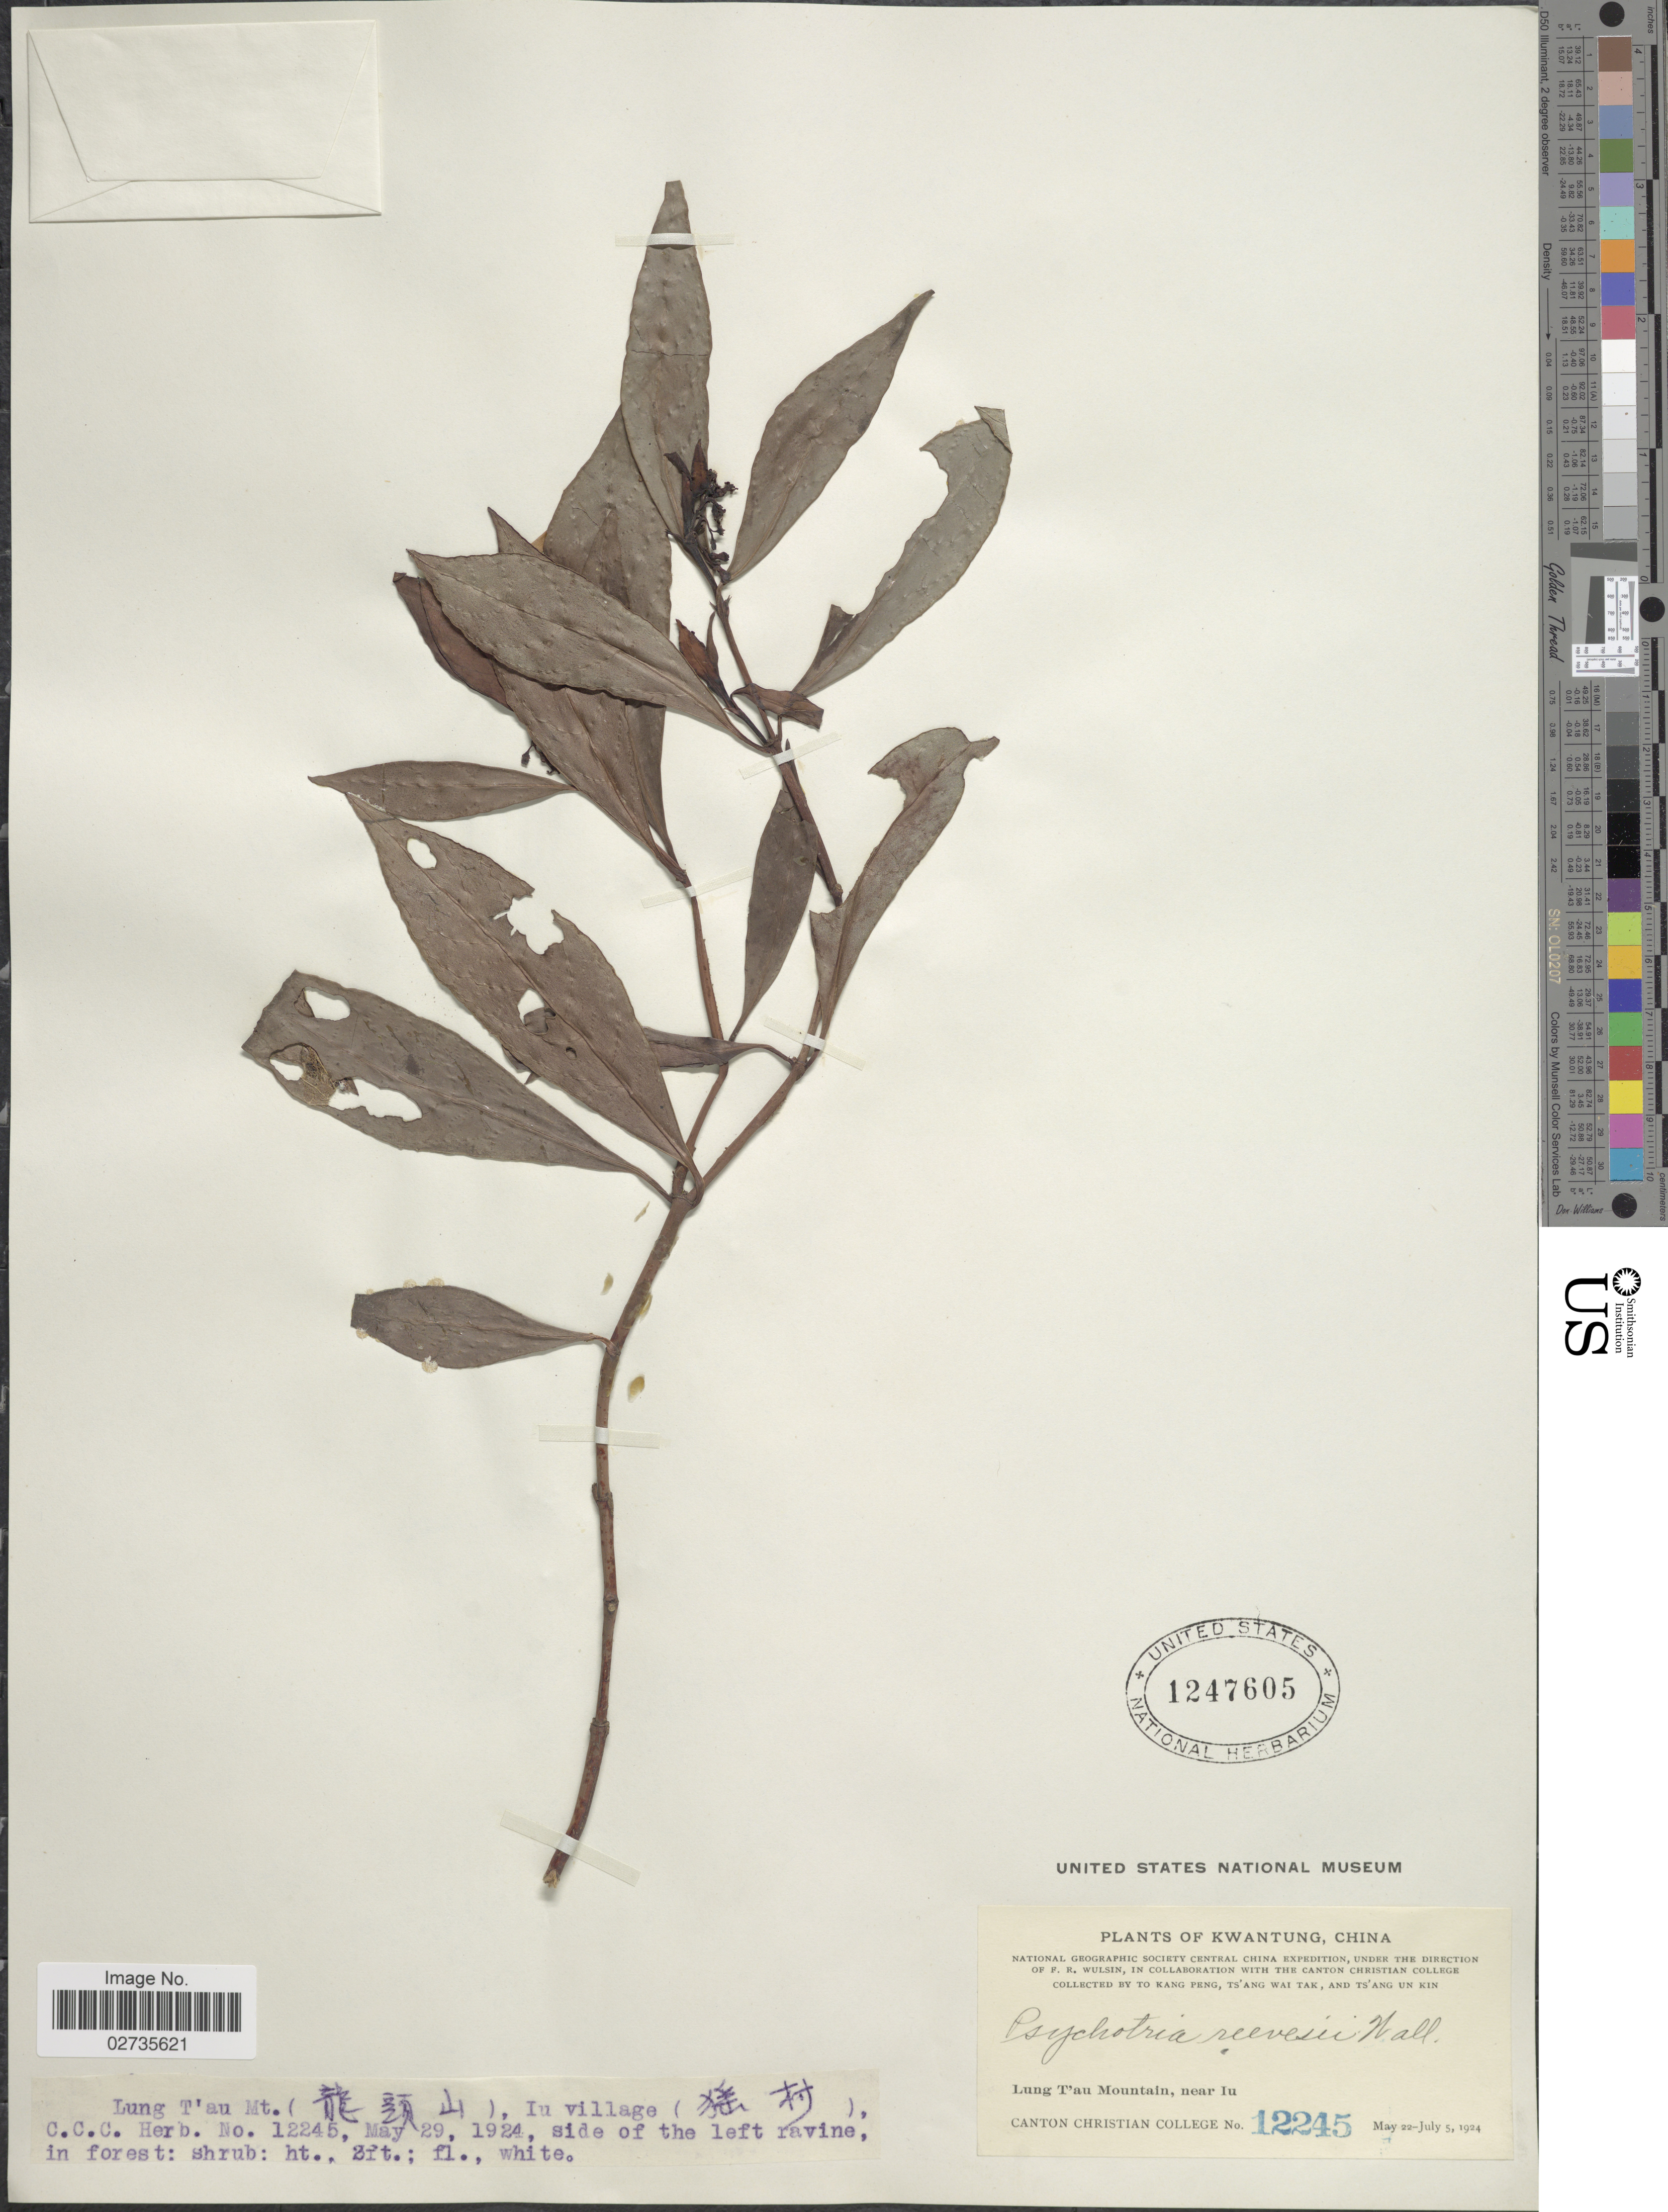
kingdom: Plantae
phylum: Tracheophyta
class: Magnoliopsida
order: Gentianales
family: Rubiaceae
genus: Psychotria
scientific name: Psychotria rubra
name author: (Lour.) Poir.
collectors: Canton Christian College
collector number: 12245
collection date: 1924-05-29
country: China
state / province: Guangdong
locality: Kwangtung, Lung T'au Mountain, near Iu, Iu village (X); side of the keft ravine in forest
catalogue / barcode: US 1247605